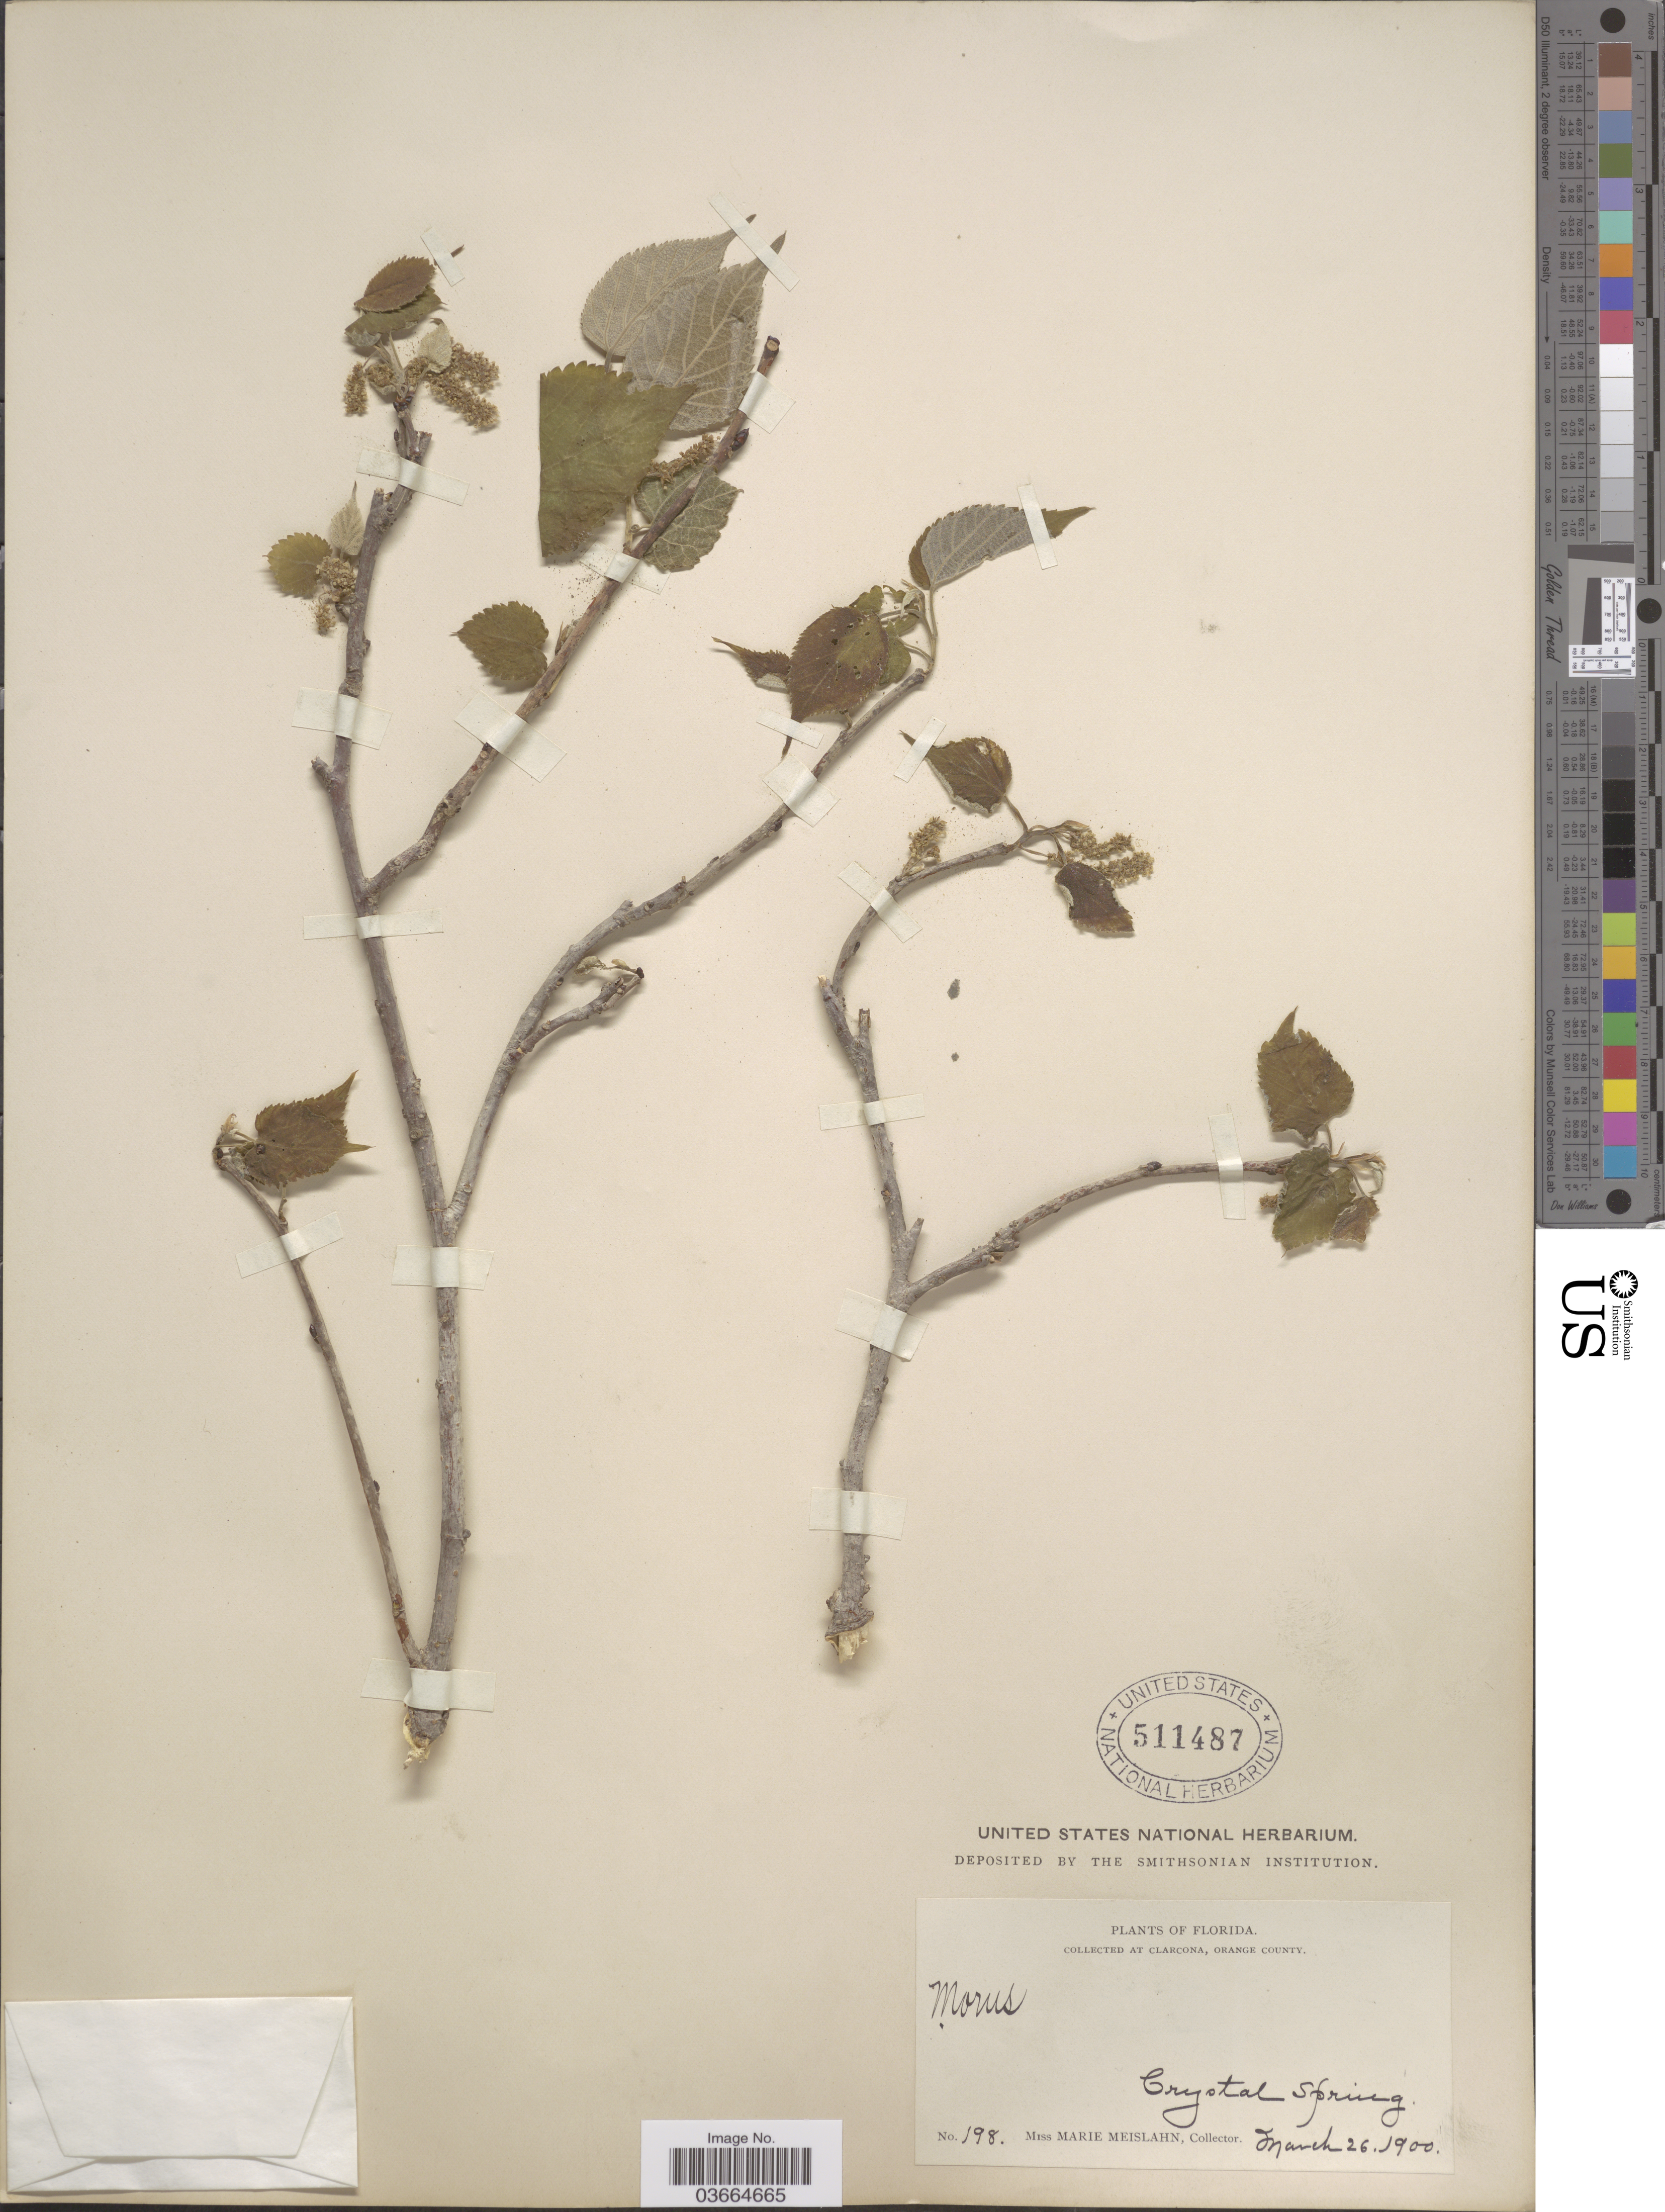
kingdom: Plantae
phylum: Tracheophyta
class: Magnoliopsida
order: Rosales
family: Moraceae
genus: Morus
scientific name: Morus rubra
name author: L.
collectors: M. Meislahn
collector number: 198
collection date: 1900-03-26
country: United States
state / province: Florida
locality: Clarcona, Orange County. Crystal Spring.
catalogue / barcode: US 511487